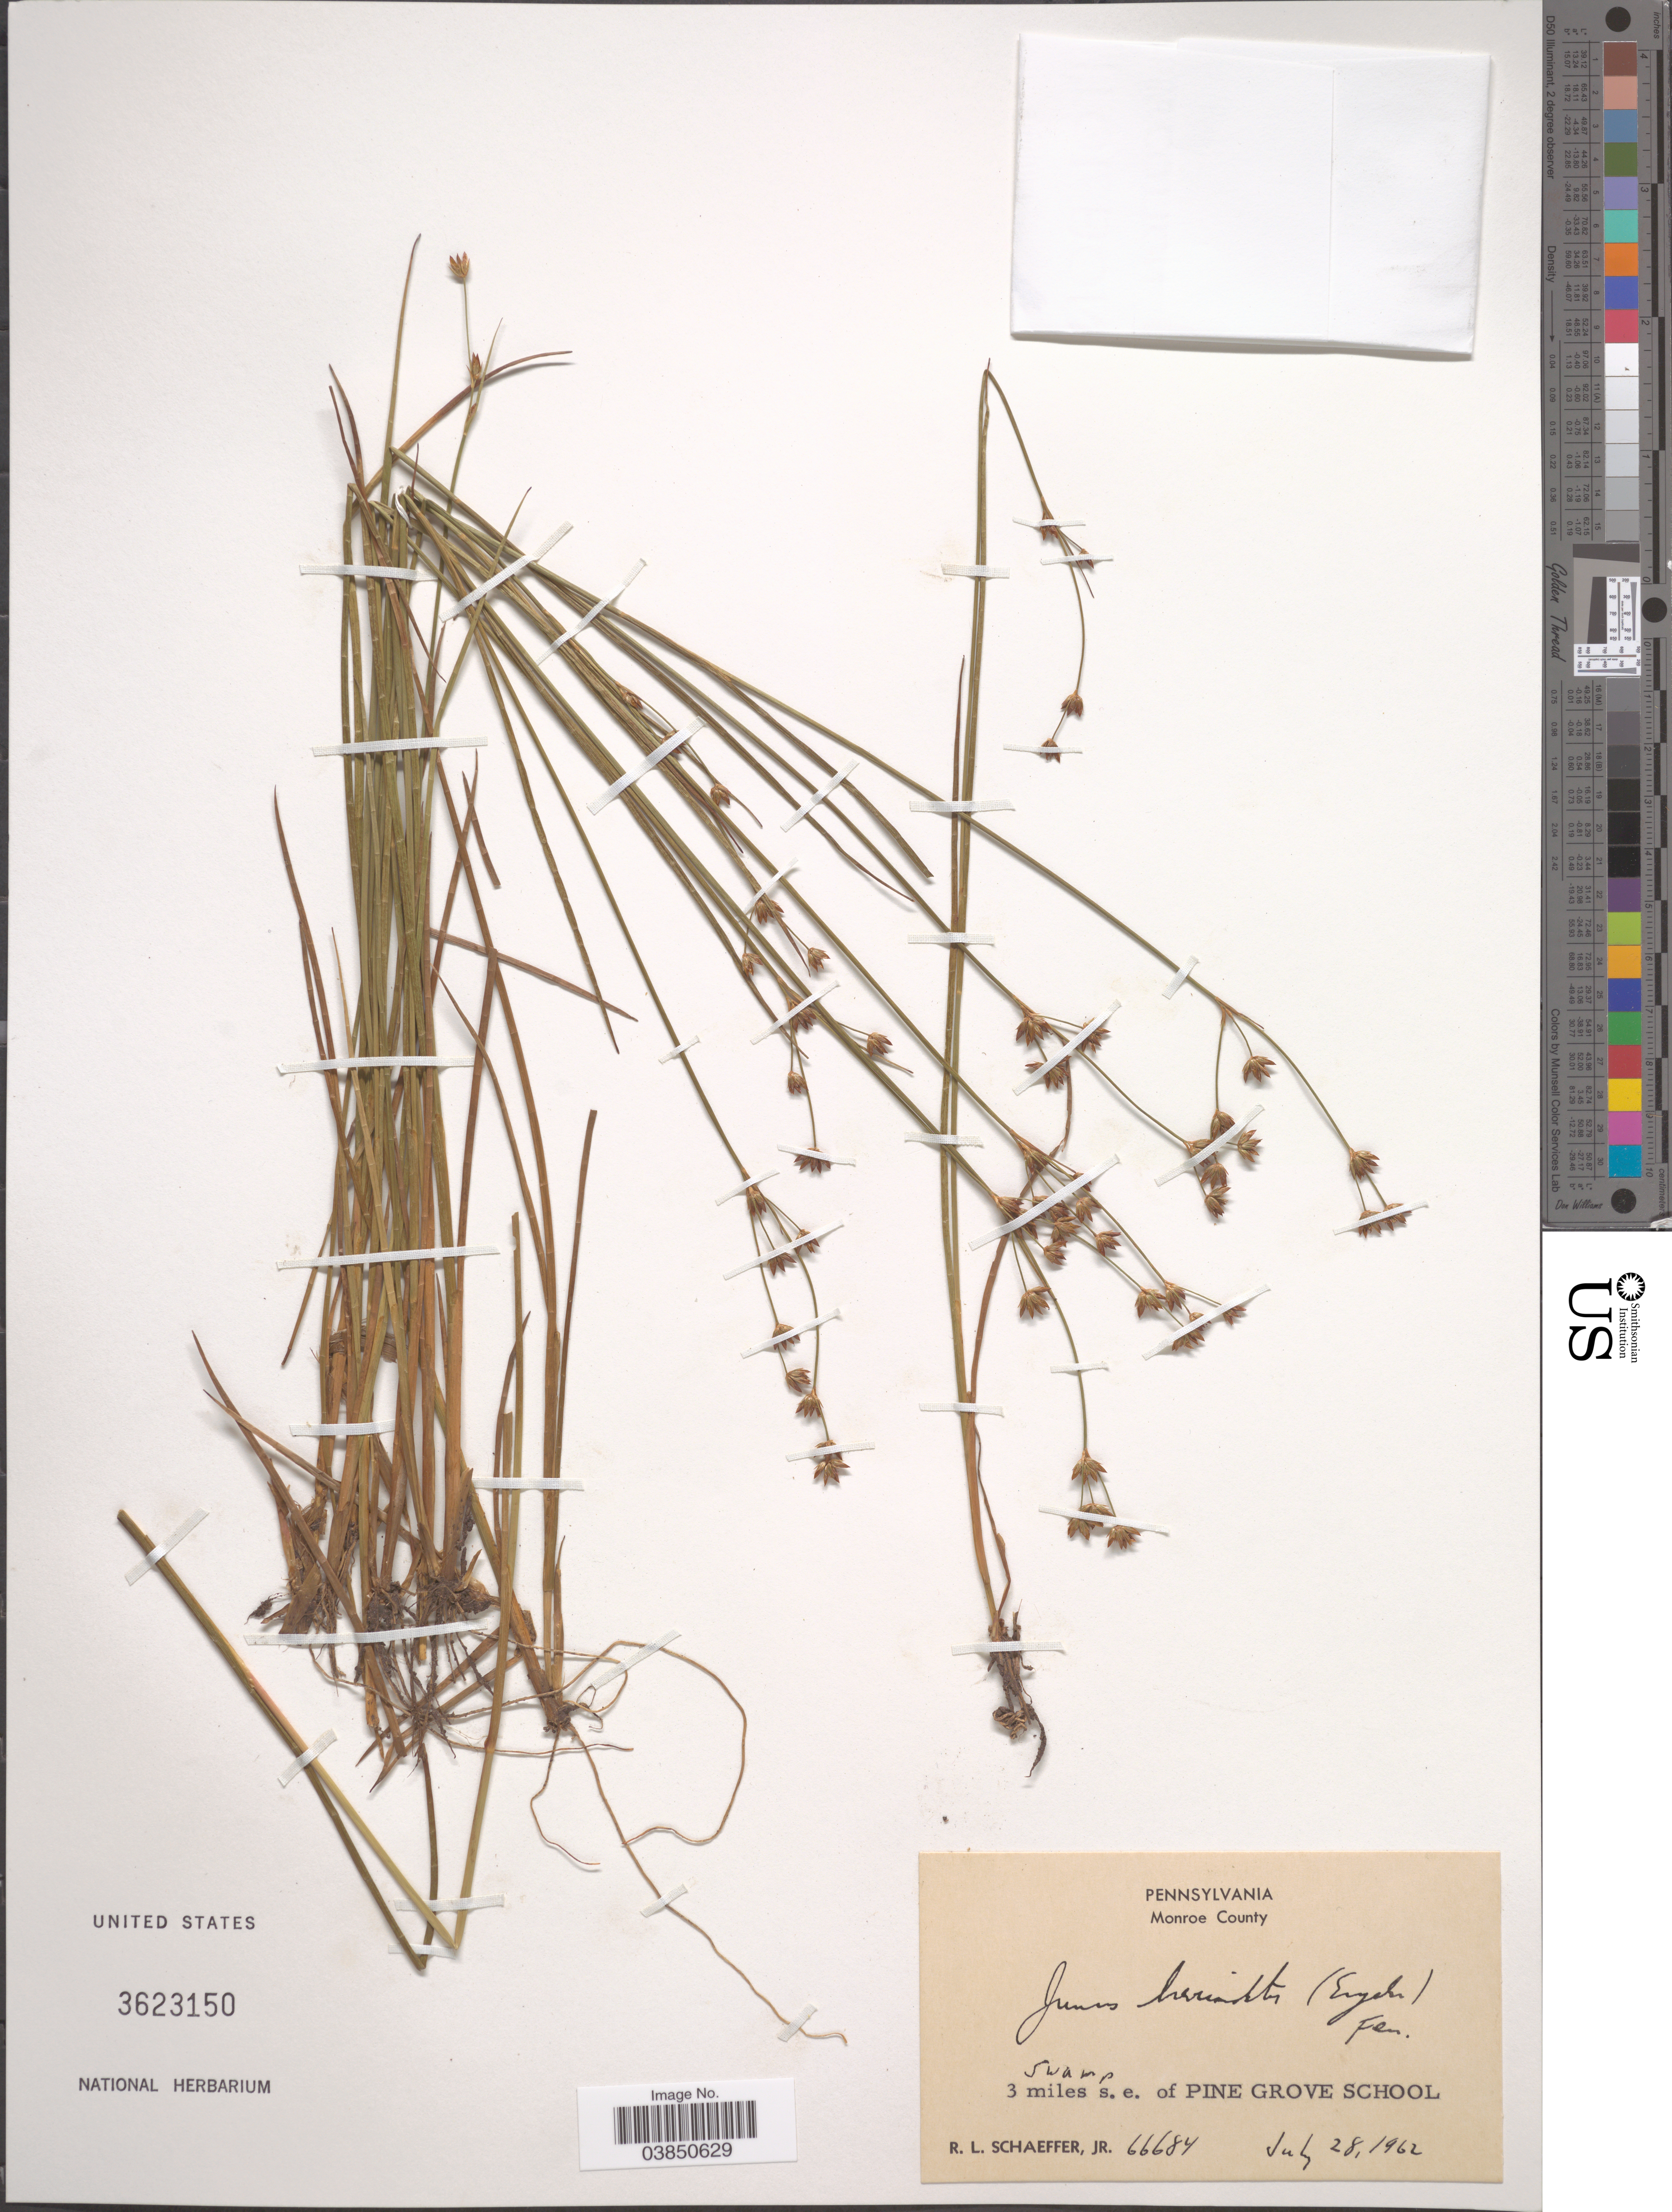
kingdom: Plantae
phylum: Tracheophyta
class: Liliopsida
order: Poales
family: Juncaceae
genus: Juncus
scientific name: Juncus brevicaudatus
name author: (Engelm.) Fernald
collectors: R. L. Schaeffer Jr.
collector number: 66684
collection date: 1962-07-28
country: United States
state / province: Pennsylvania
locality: Monroe County. Swamp. 3 miles s. e. of Pine Grove School.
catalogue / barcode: US 3623150